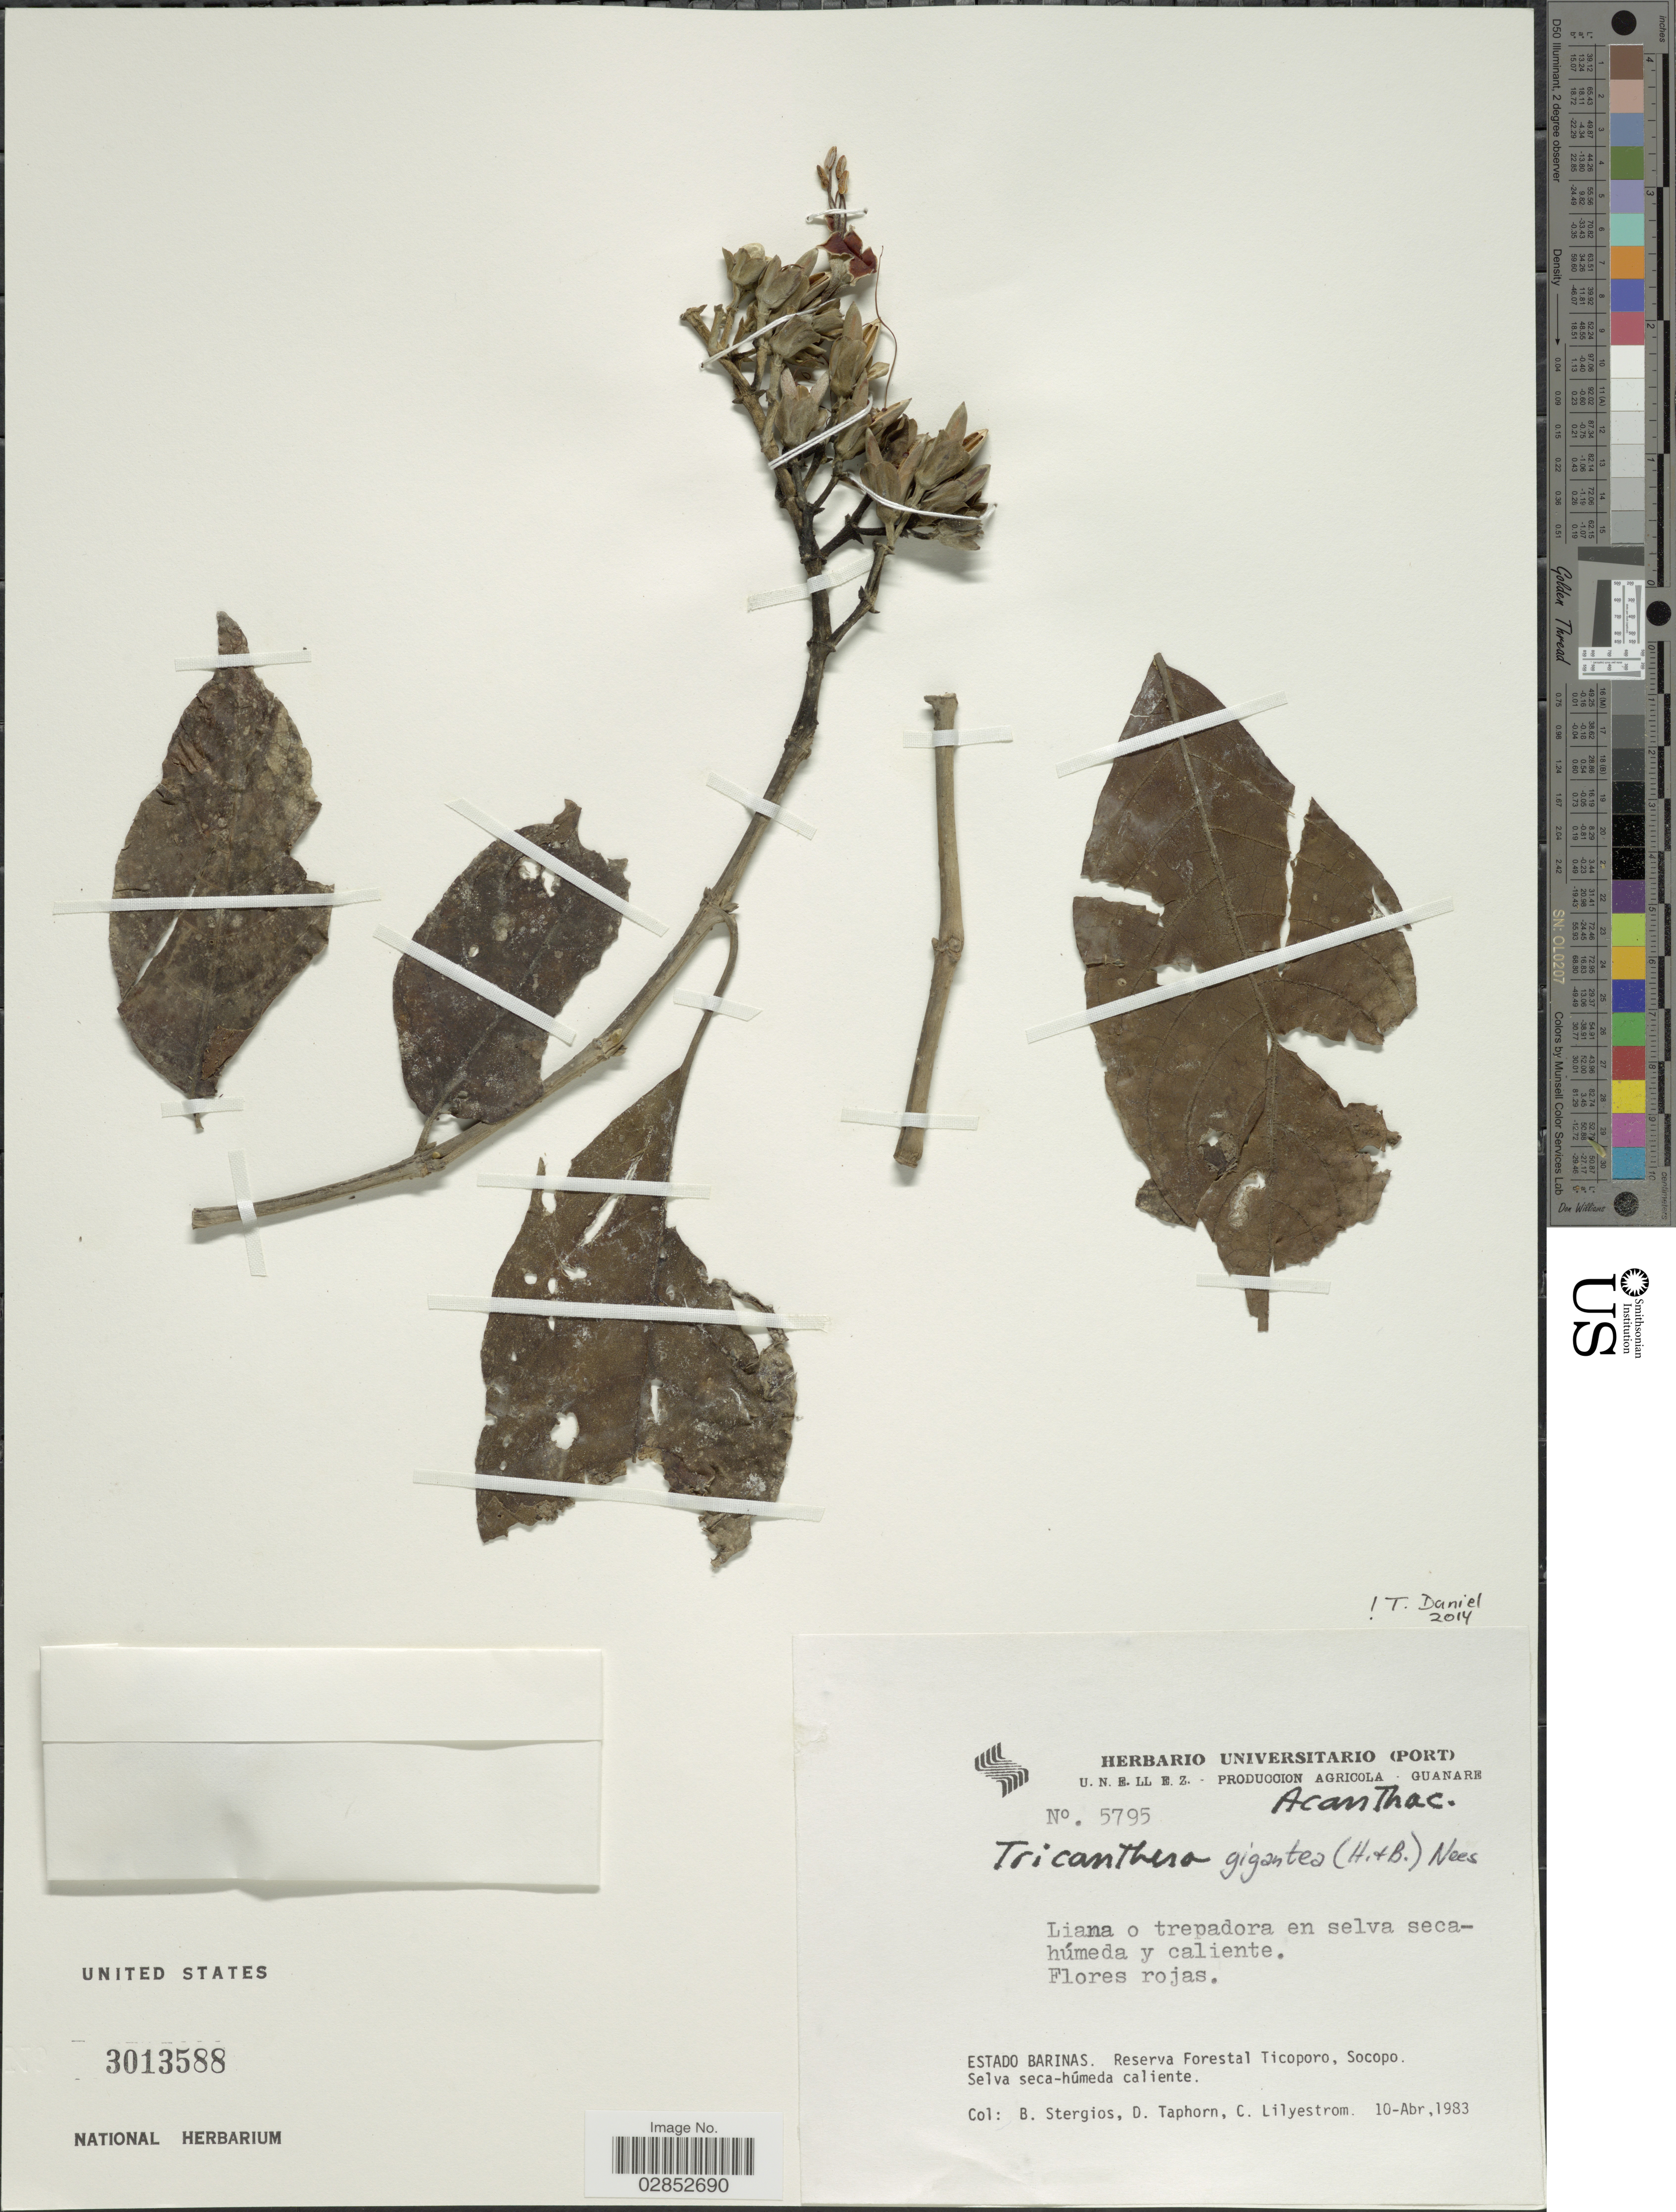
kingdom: Plantae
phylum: Tracheophyta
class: Magnoliopsida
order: Lamiales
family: Acanthaceae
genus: Trichanthera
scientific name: Trichanthera gigantea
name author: (Bonpl.) Nees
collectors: B. G. Stergios, D. Taphorn & C. Lilyestrom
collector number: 5795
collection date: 1983-04-10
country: Venezuela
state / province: Barinas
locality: Reserva Forestal Ticoporo, Socopo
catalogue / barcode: US 3013588